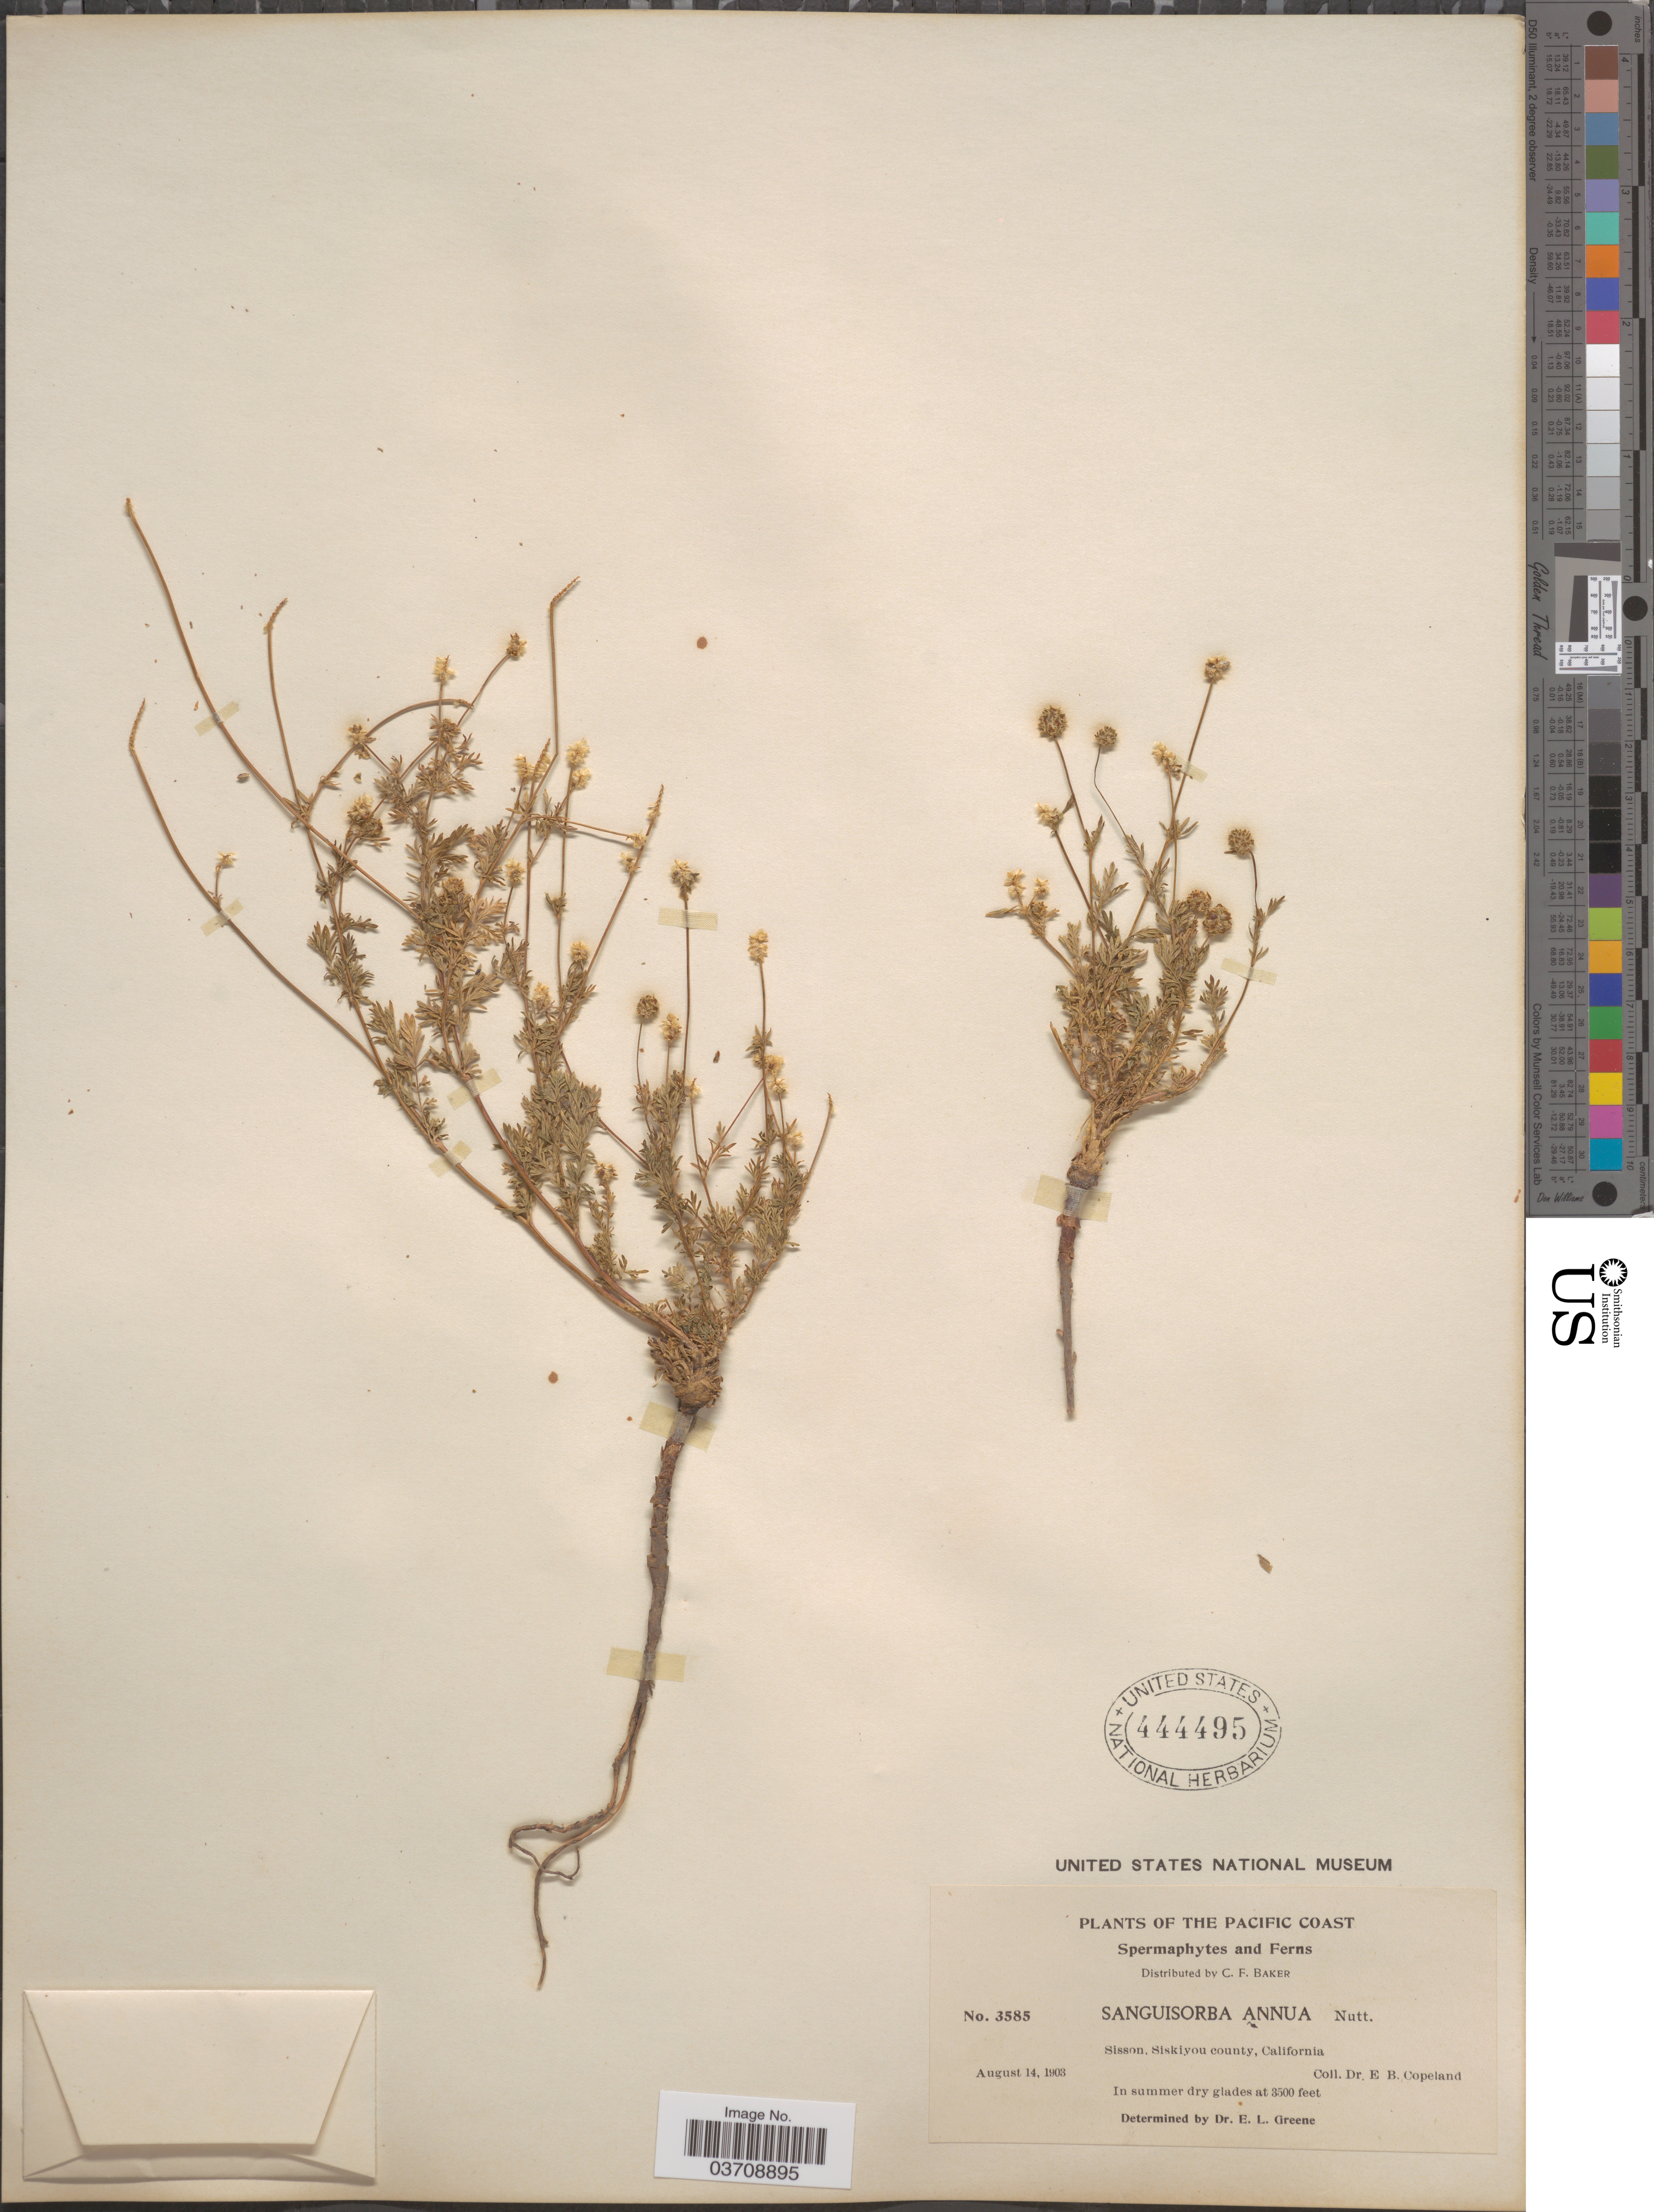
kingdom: Plantae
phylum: Tracheophyta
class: Magnoliopsida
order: Rosales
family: Rosaceae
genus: Sanguisorba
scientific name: Sanguisorba occidentalis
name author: Nutt.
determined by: Strong, Mark T., (BOT), Smithsonian Institution - National Museum of Natural History (UNITED STATES)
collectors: E. B. Copeland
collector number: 3585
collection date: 1903-08-14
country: United States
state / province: California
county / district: Siskiyou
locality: The Pacific Coast. Sisson. Siskiyou county.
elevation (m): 1067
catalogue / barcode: US 444495